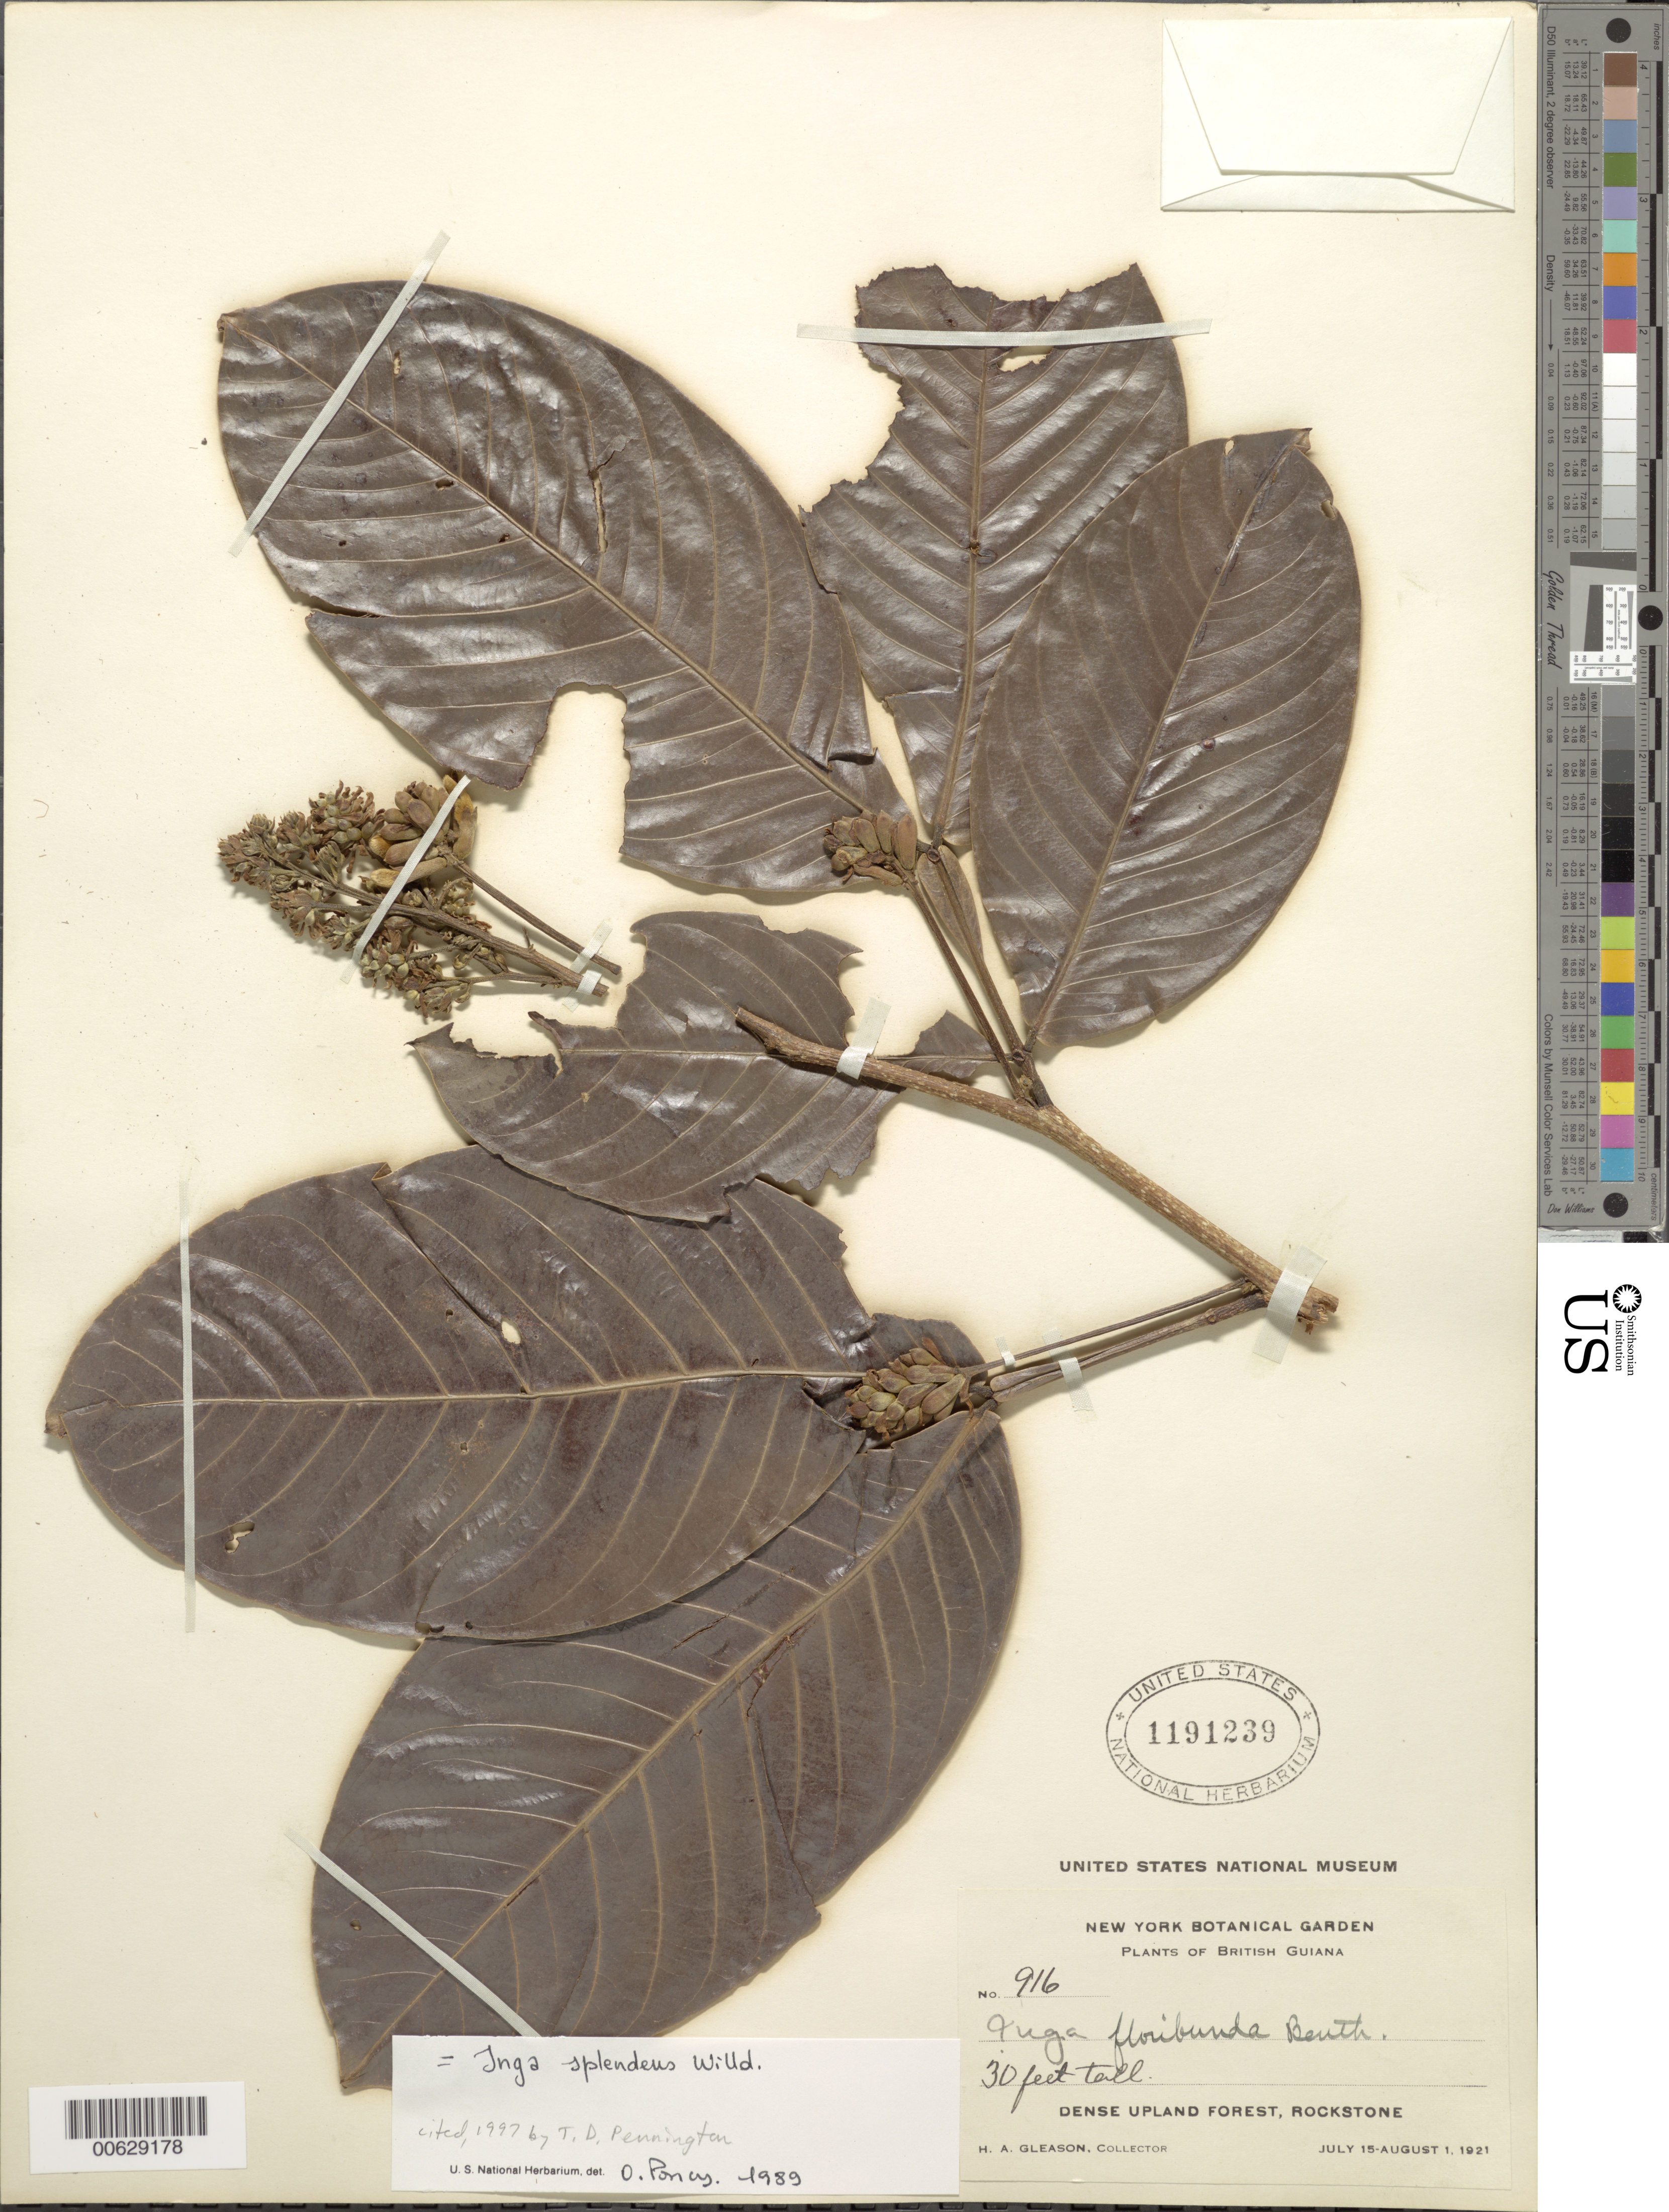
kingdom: Plantae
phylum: Tracheophyta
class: Magnoliopsida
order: Fabales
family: Fabaceae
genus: Inga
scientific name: Inga splendens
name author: Willd.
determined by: Poncy, O.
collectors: H. A. Gleason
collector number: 916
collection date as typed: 15-Jul-21 to 1-Aug-21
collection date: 1921-07-15/1921-08-01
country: Guyana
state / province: U. Demerara-Berbice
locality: Rockstone, in and about the village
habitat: Dense upland forest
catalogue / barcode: US 1191239